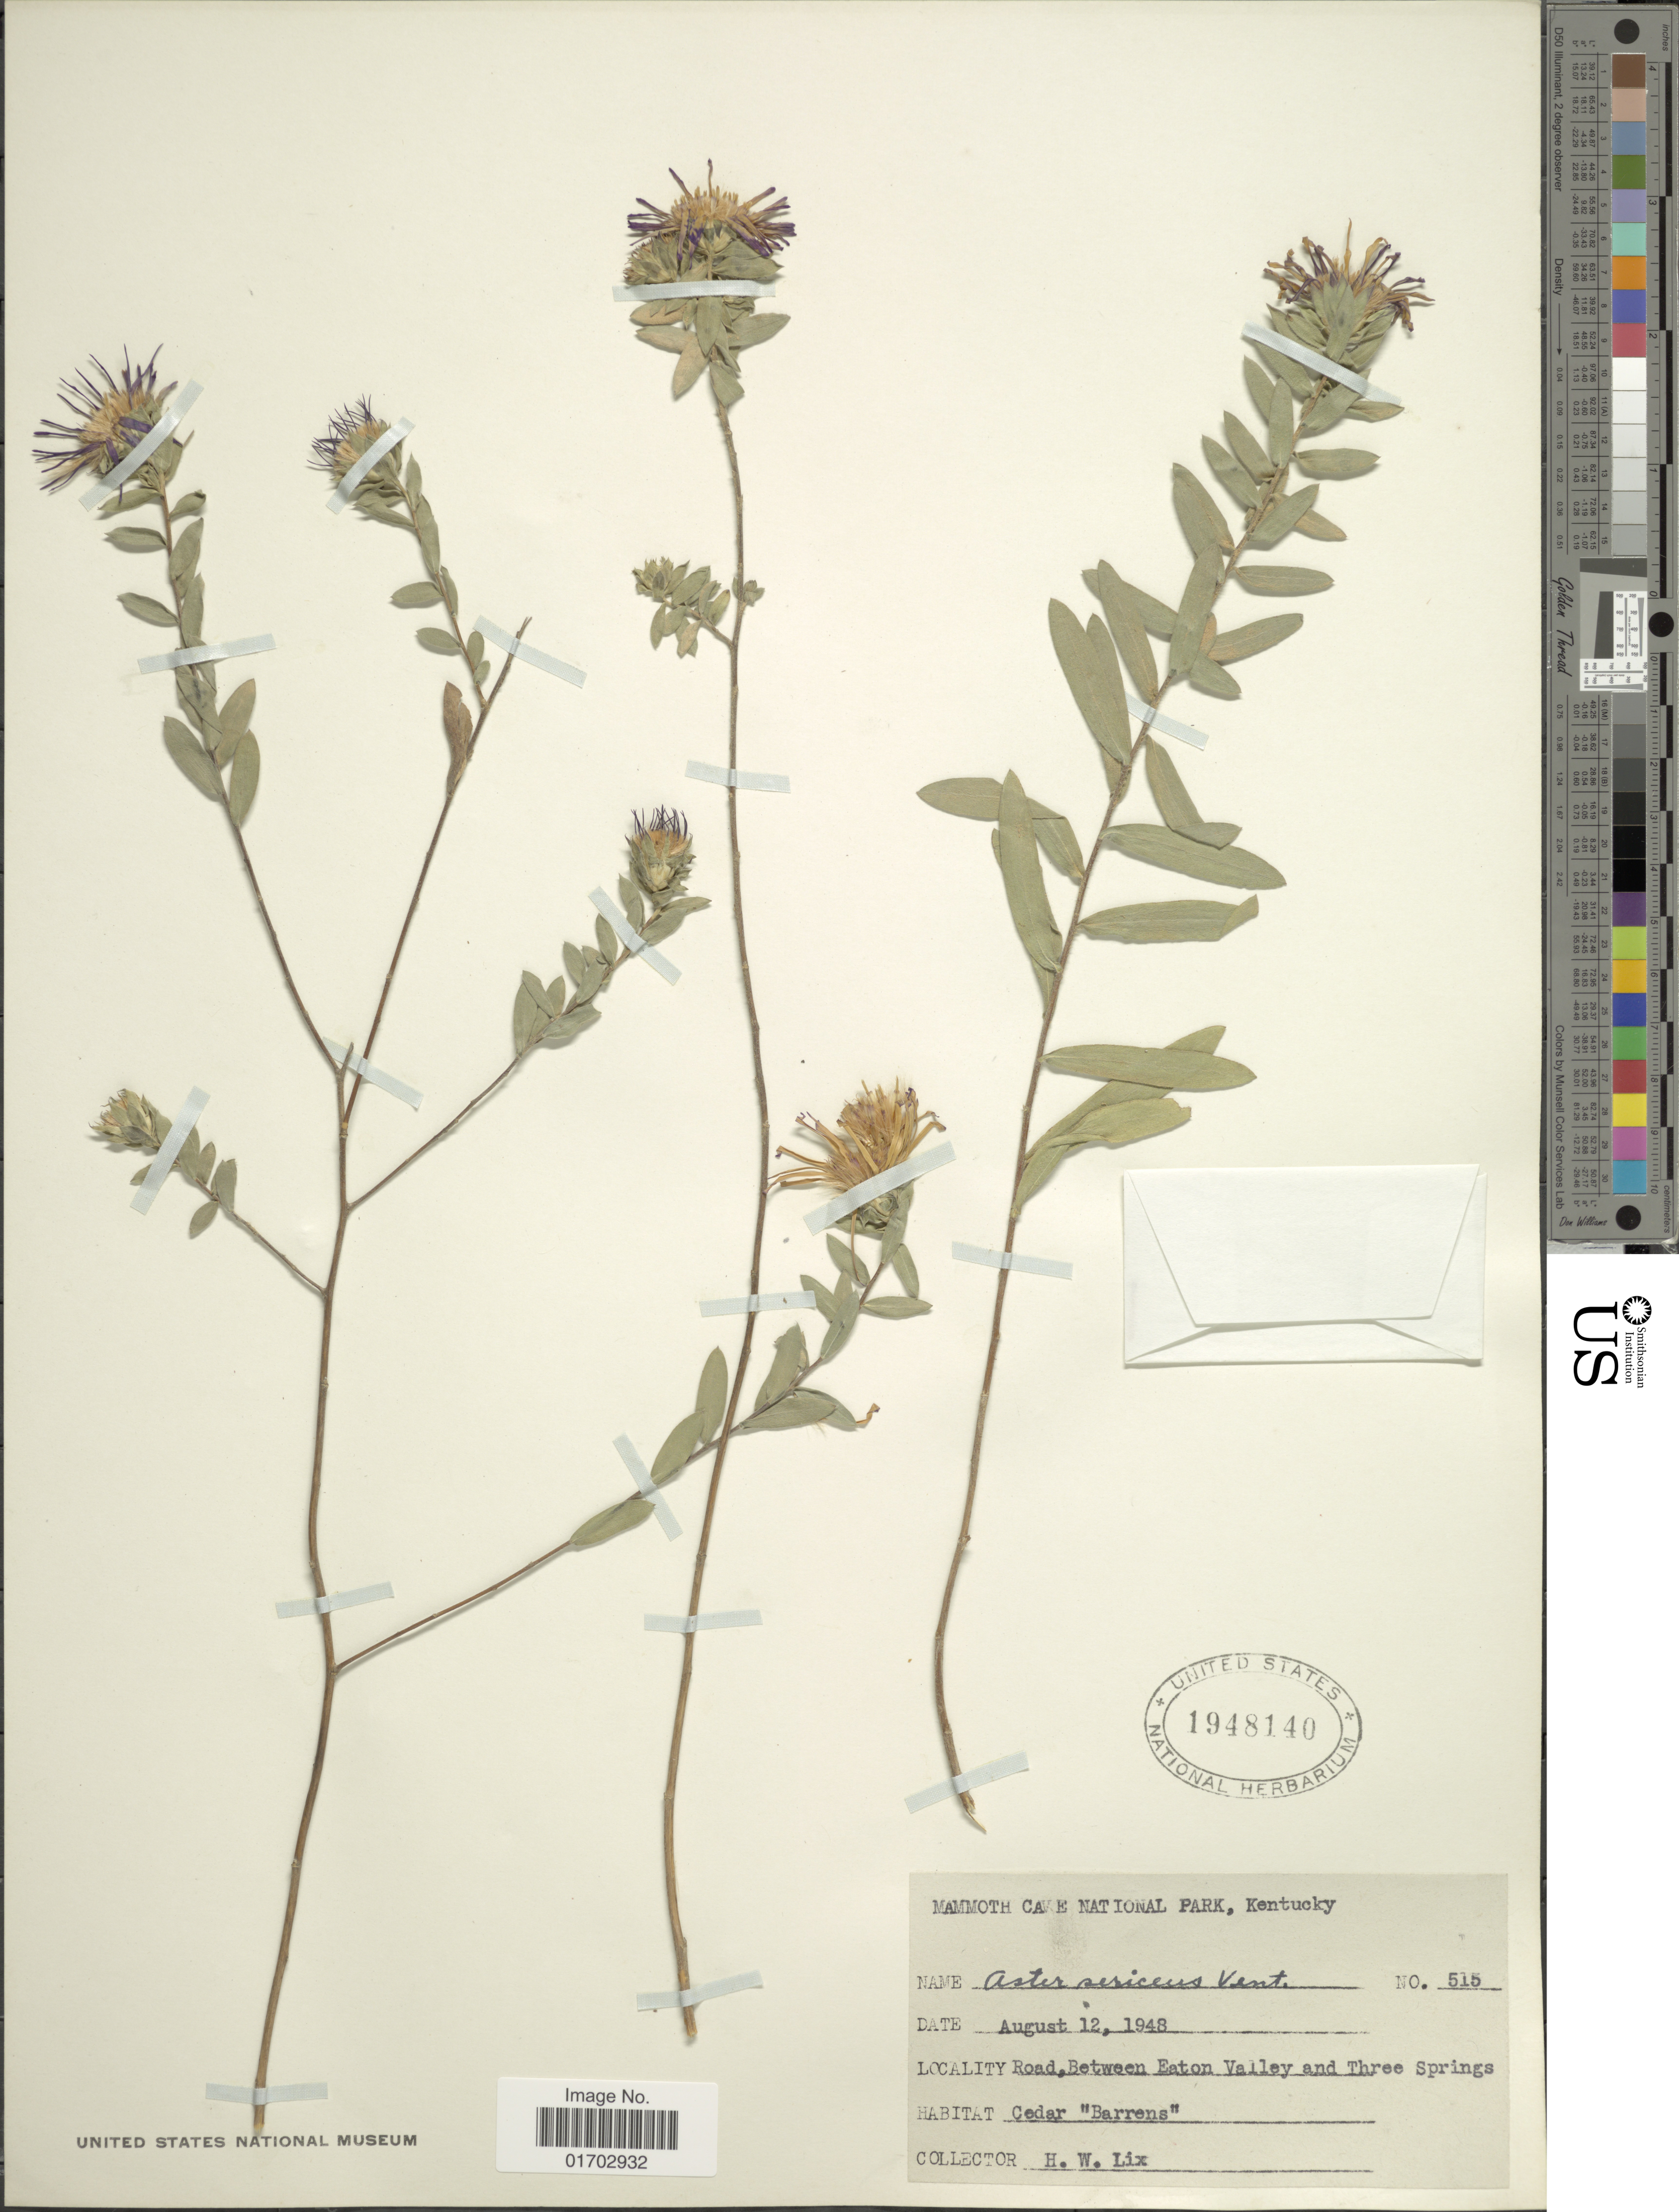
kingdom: Plantae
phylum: Tracheophyta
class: Magnoliopsida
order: Asterales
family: Asteraceae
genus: Symphyotrichum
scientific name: Symphyotrichum sericeum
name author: (Vent.) G.L. Nesom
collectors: H. W. Lix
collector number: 515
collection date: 1948-08-12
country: United States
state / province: Kentucky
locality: Mammoth Cave National Park, road, between Eaton Valley and Three Springs.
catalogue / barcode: US 1948140